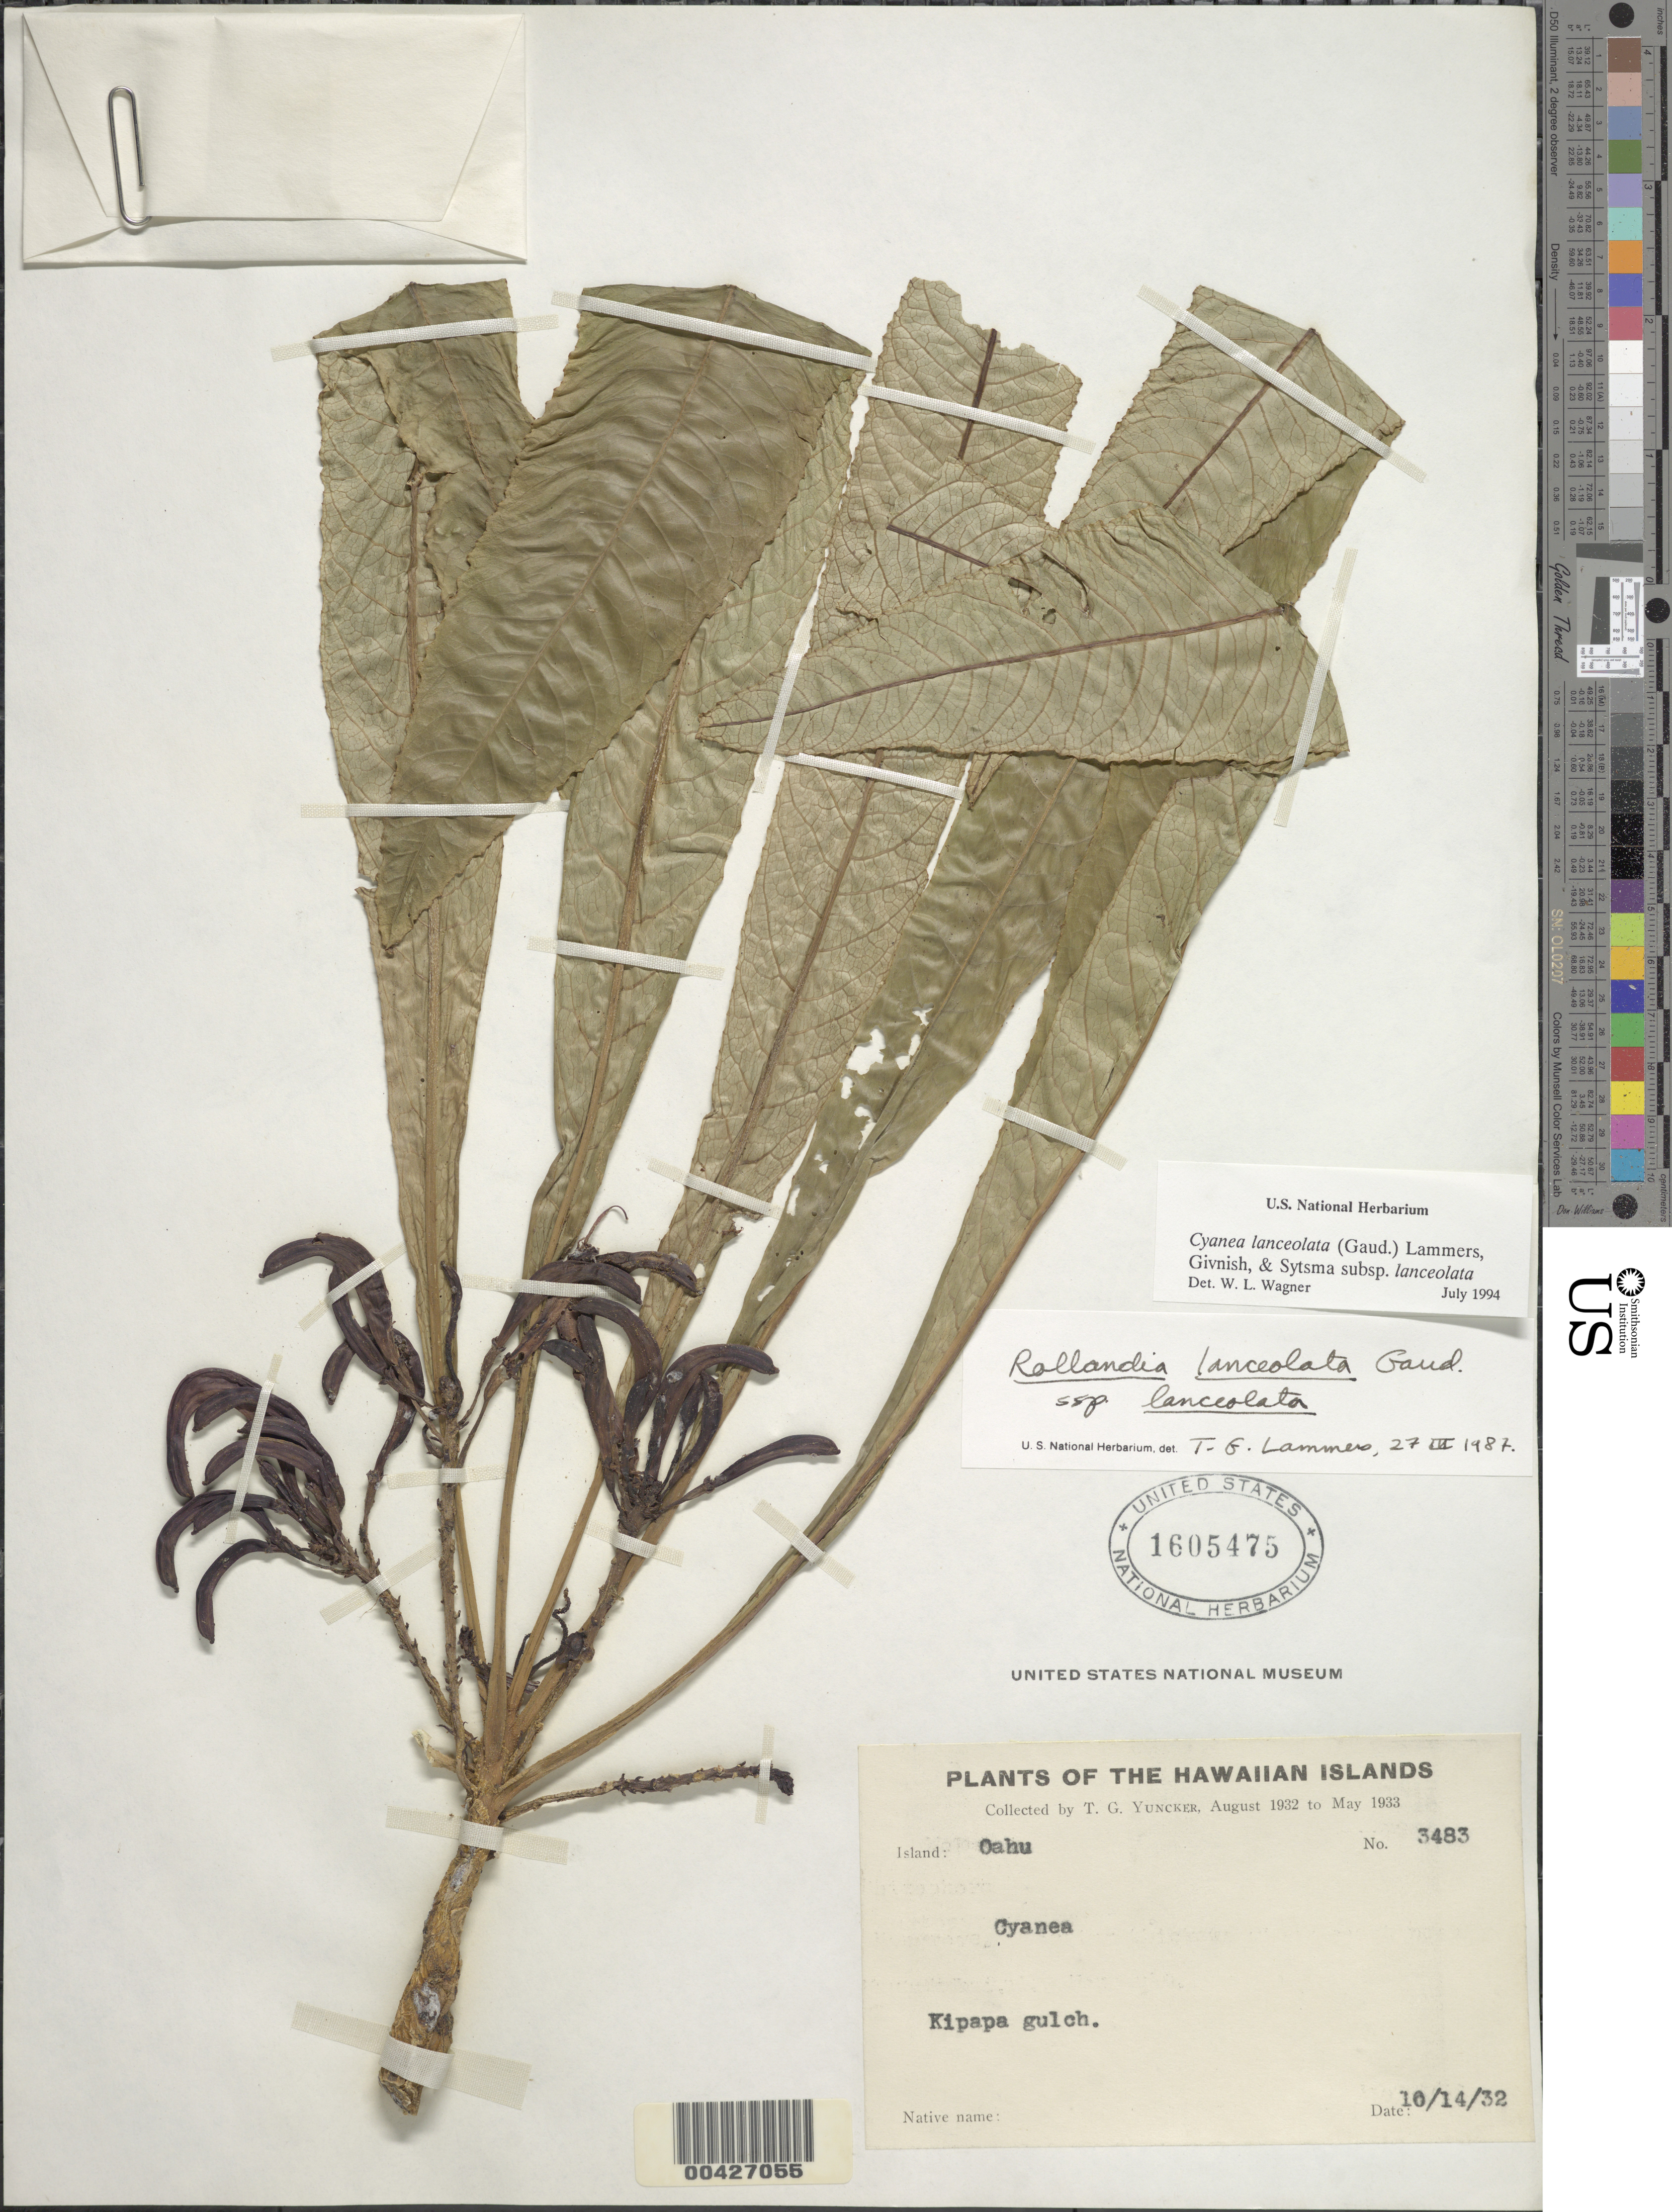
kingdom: Plantae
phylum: Tracheophyta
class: Magnoliopsida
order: Asterales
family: Campanulaceae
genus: Cyanea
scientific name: Cyanea lanceolata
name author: (Gaudich.) Lammers et al.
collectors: T. G. Yuncker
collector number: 3483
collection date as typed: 14 Oct 1932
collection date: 1932-10-14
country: United States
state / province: Hawaii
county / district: Honolulu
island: Oahu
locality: Kipapa Gulch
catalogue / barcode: US 1605475